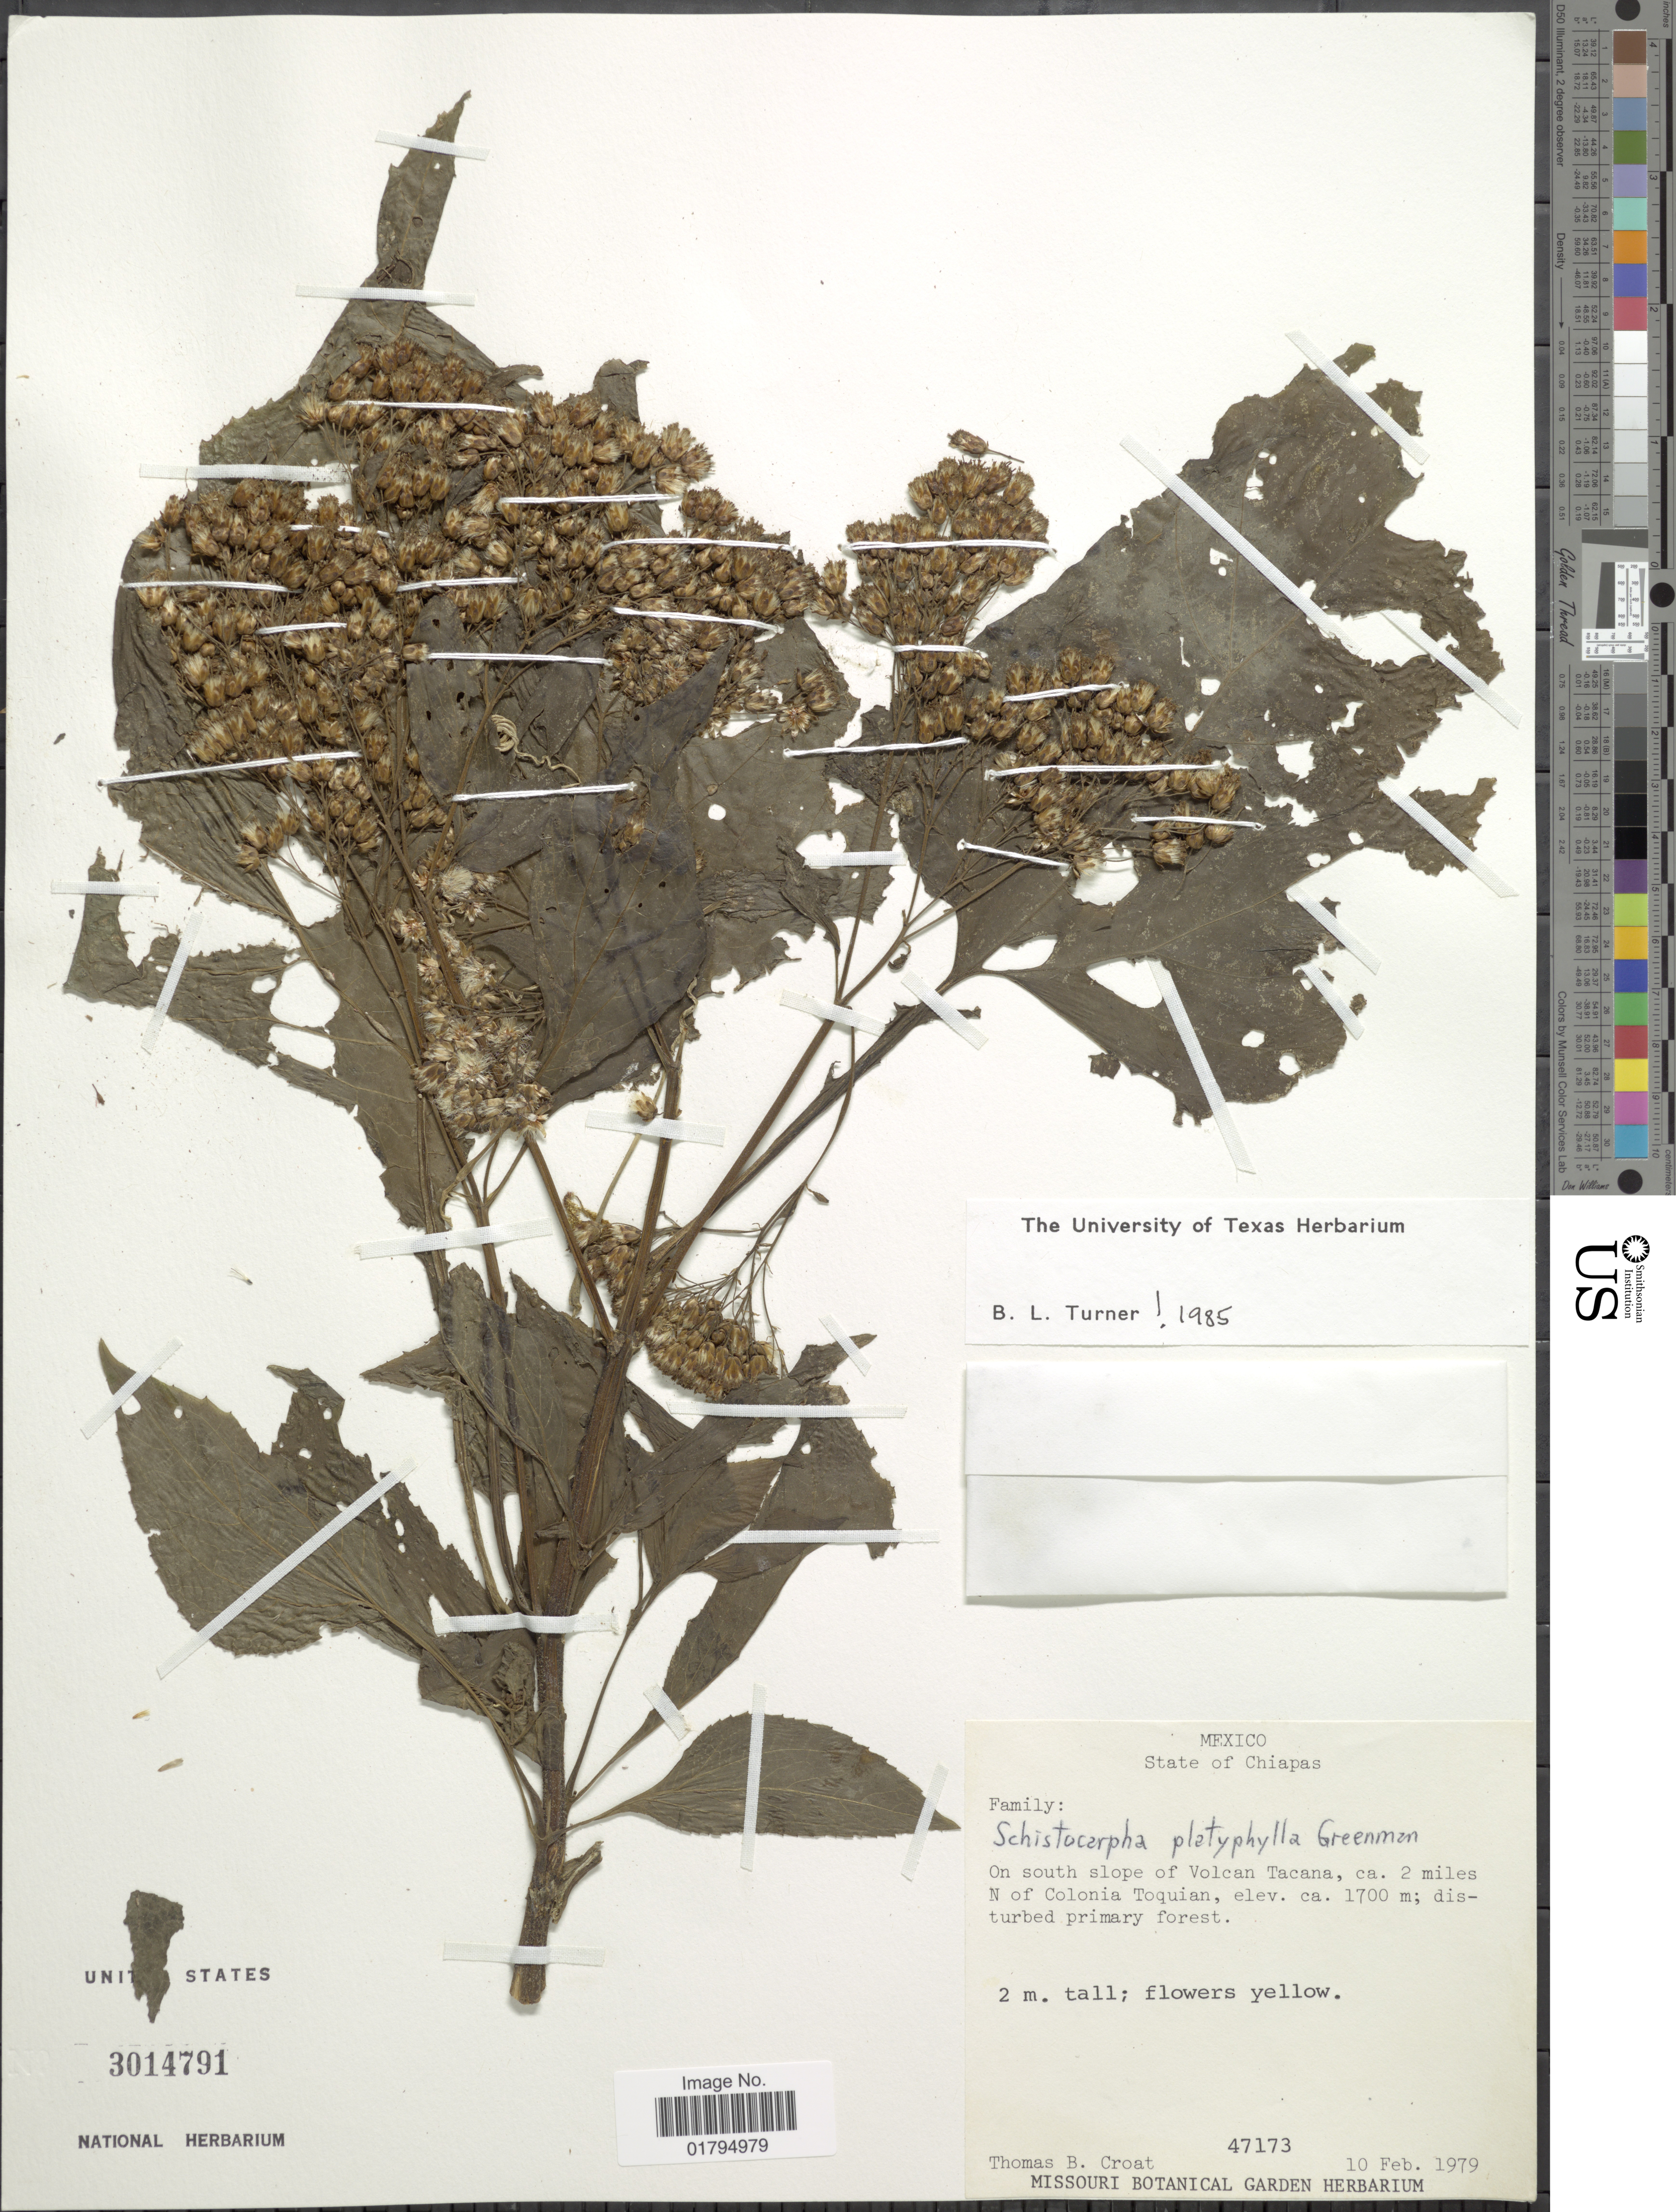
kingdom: Plantae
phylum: Tracheophyta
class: Magnoliopsida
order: Asterales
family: Asteraceae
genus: Schistocarpha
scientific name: Schistocarpha platyphylla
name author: Greenm.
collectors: T. B. Croat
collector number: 47173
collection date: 1979-02-10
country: Mexico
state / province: Chiapas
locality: On south sloe of Volcan Tacana, ca. 2 miles N of Colonia Toquian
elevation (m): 1700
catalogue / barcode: US 3014791